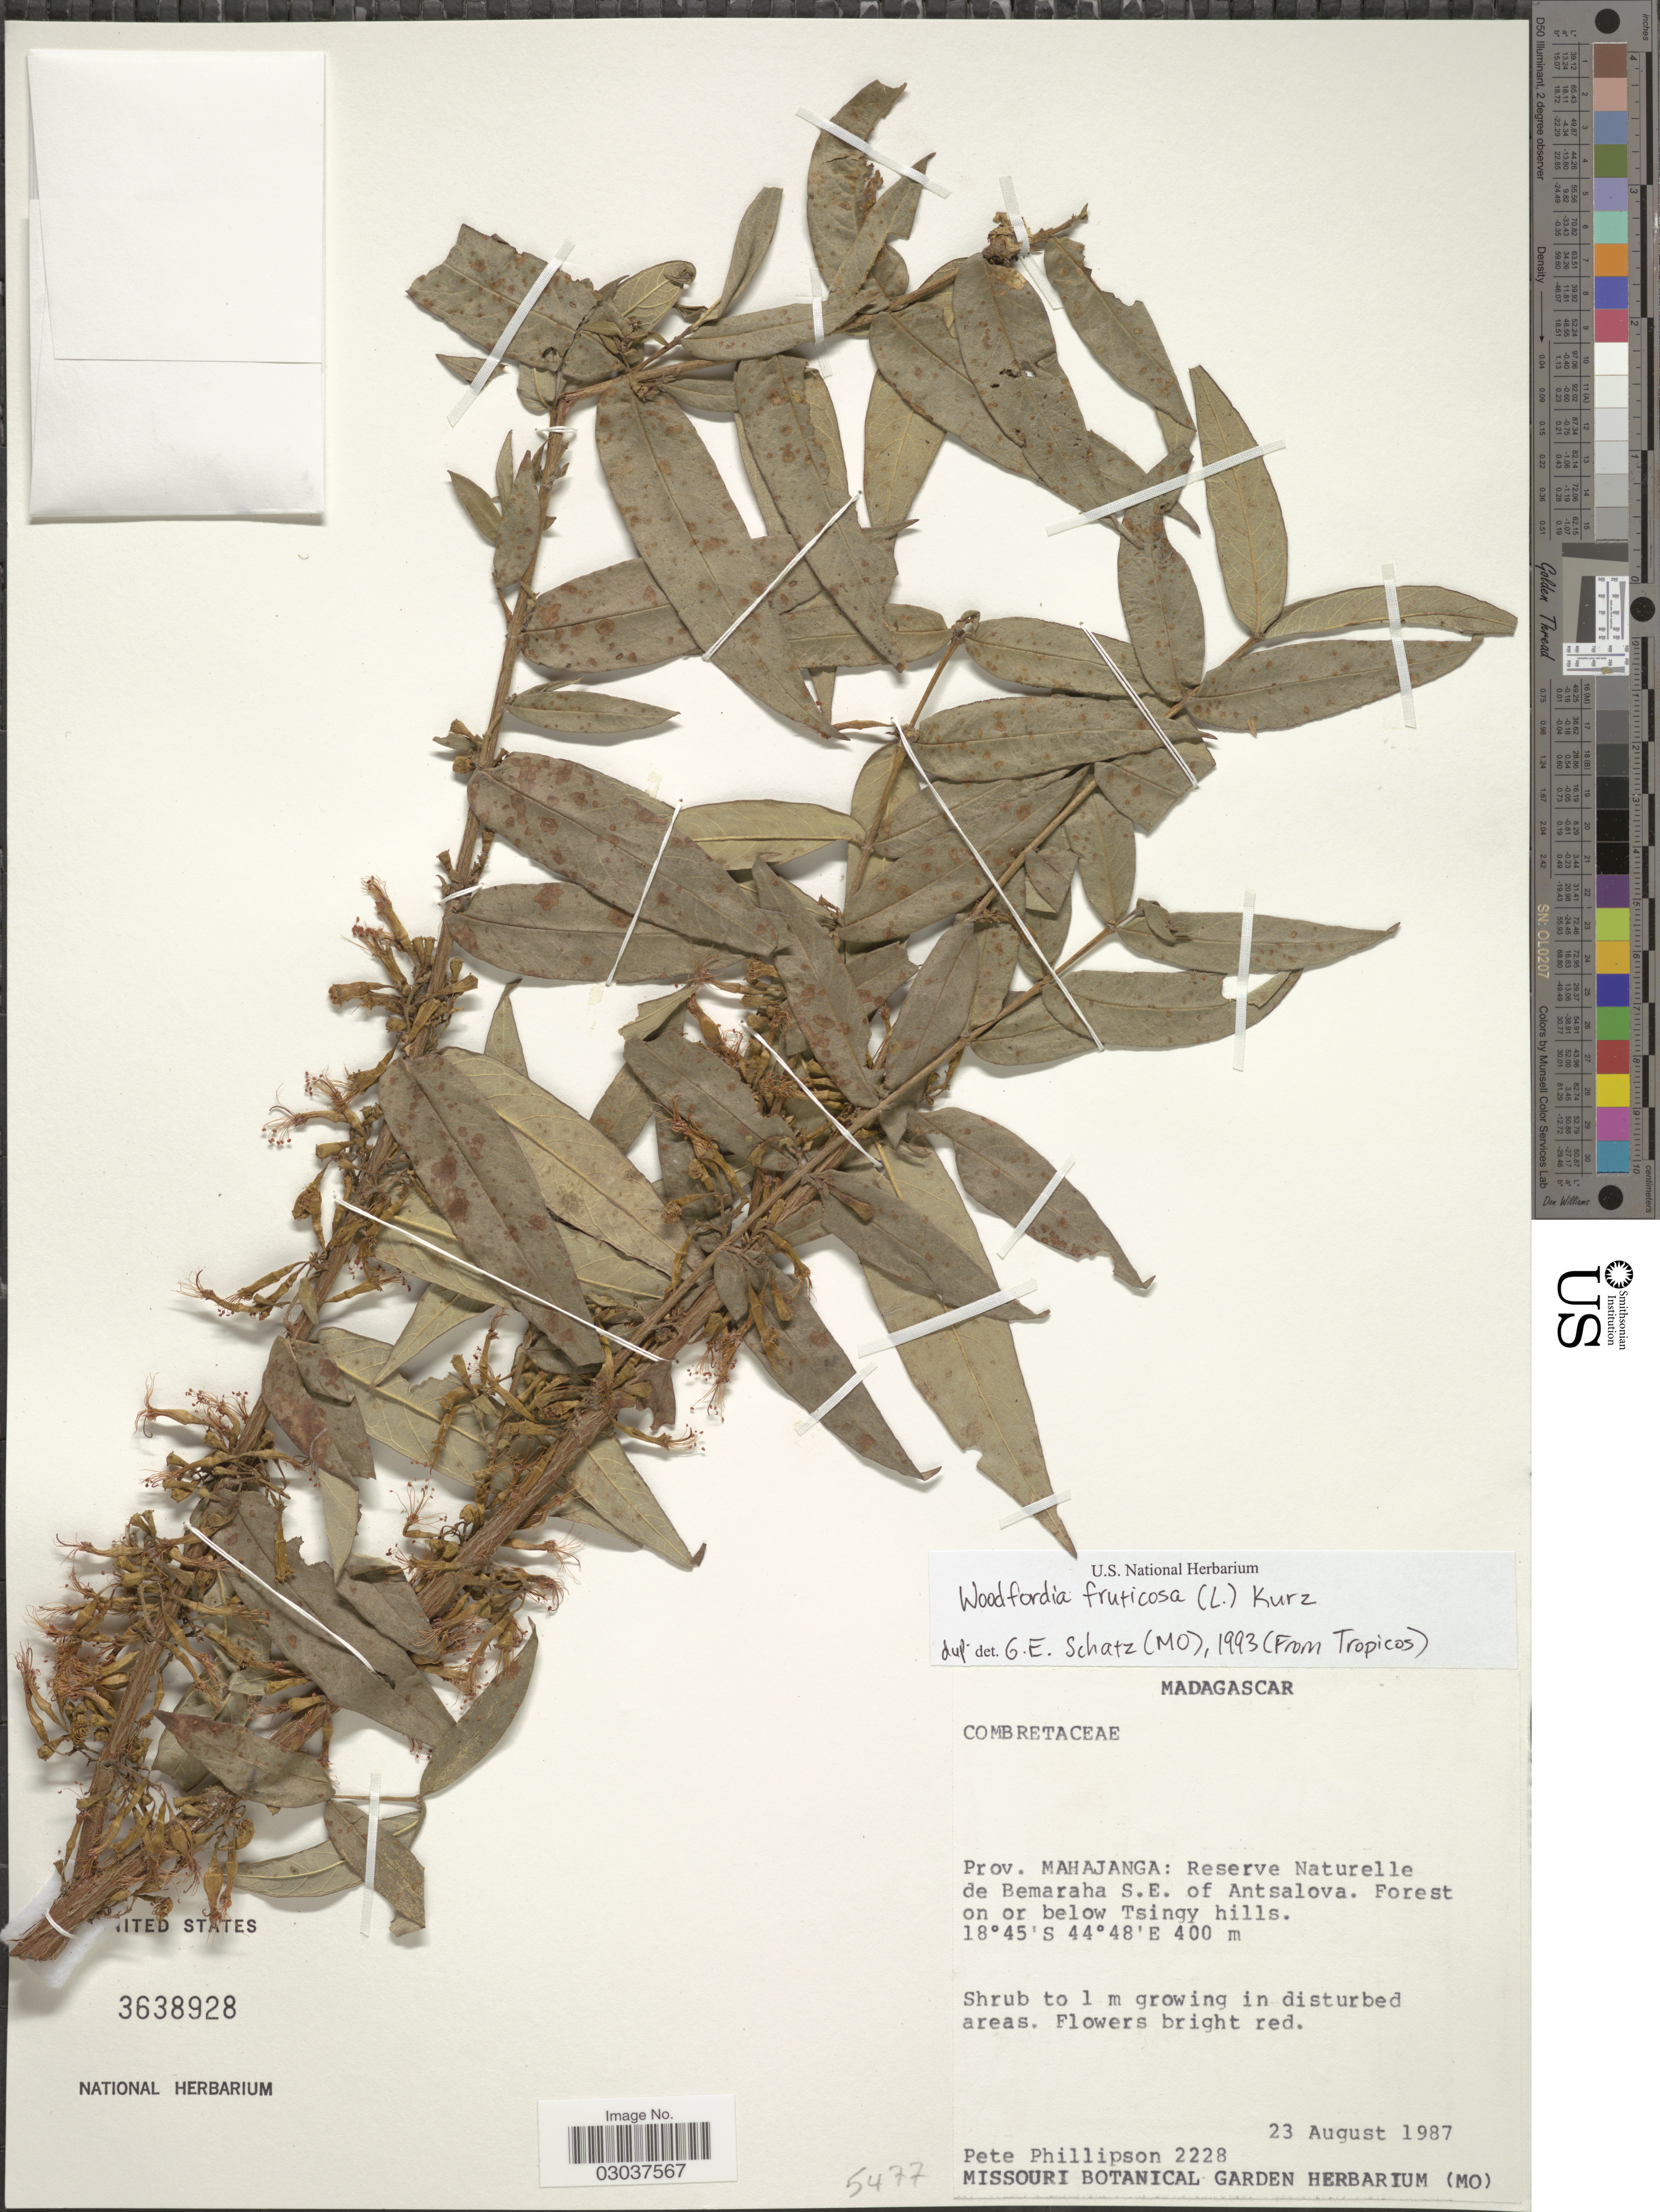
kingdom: Plantae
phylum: Tracheophyta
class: Magnoliopsida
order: Myrtales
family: Lythraceae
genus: Woodfordia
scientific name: Woodfordia fruticosa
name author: (L.) Kurz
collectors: P. B. Phillipson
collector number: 2228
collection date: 1987-08-23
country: Madagascar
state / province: Melaky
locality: Prov. Mahajanga: Reserve Naturelle de Bemaraha S. E. of Antsalova. Forest on or below Tsingy hills.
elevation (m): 400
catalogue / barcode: US 3638928